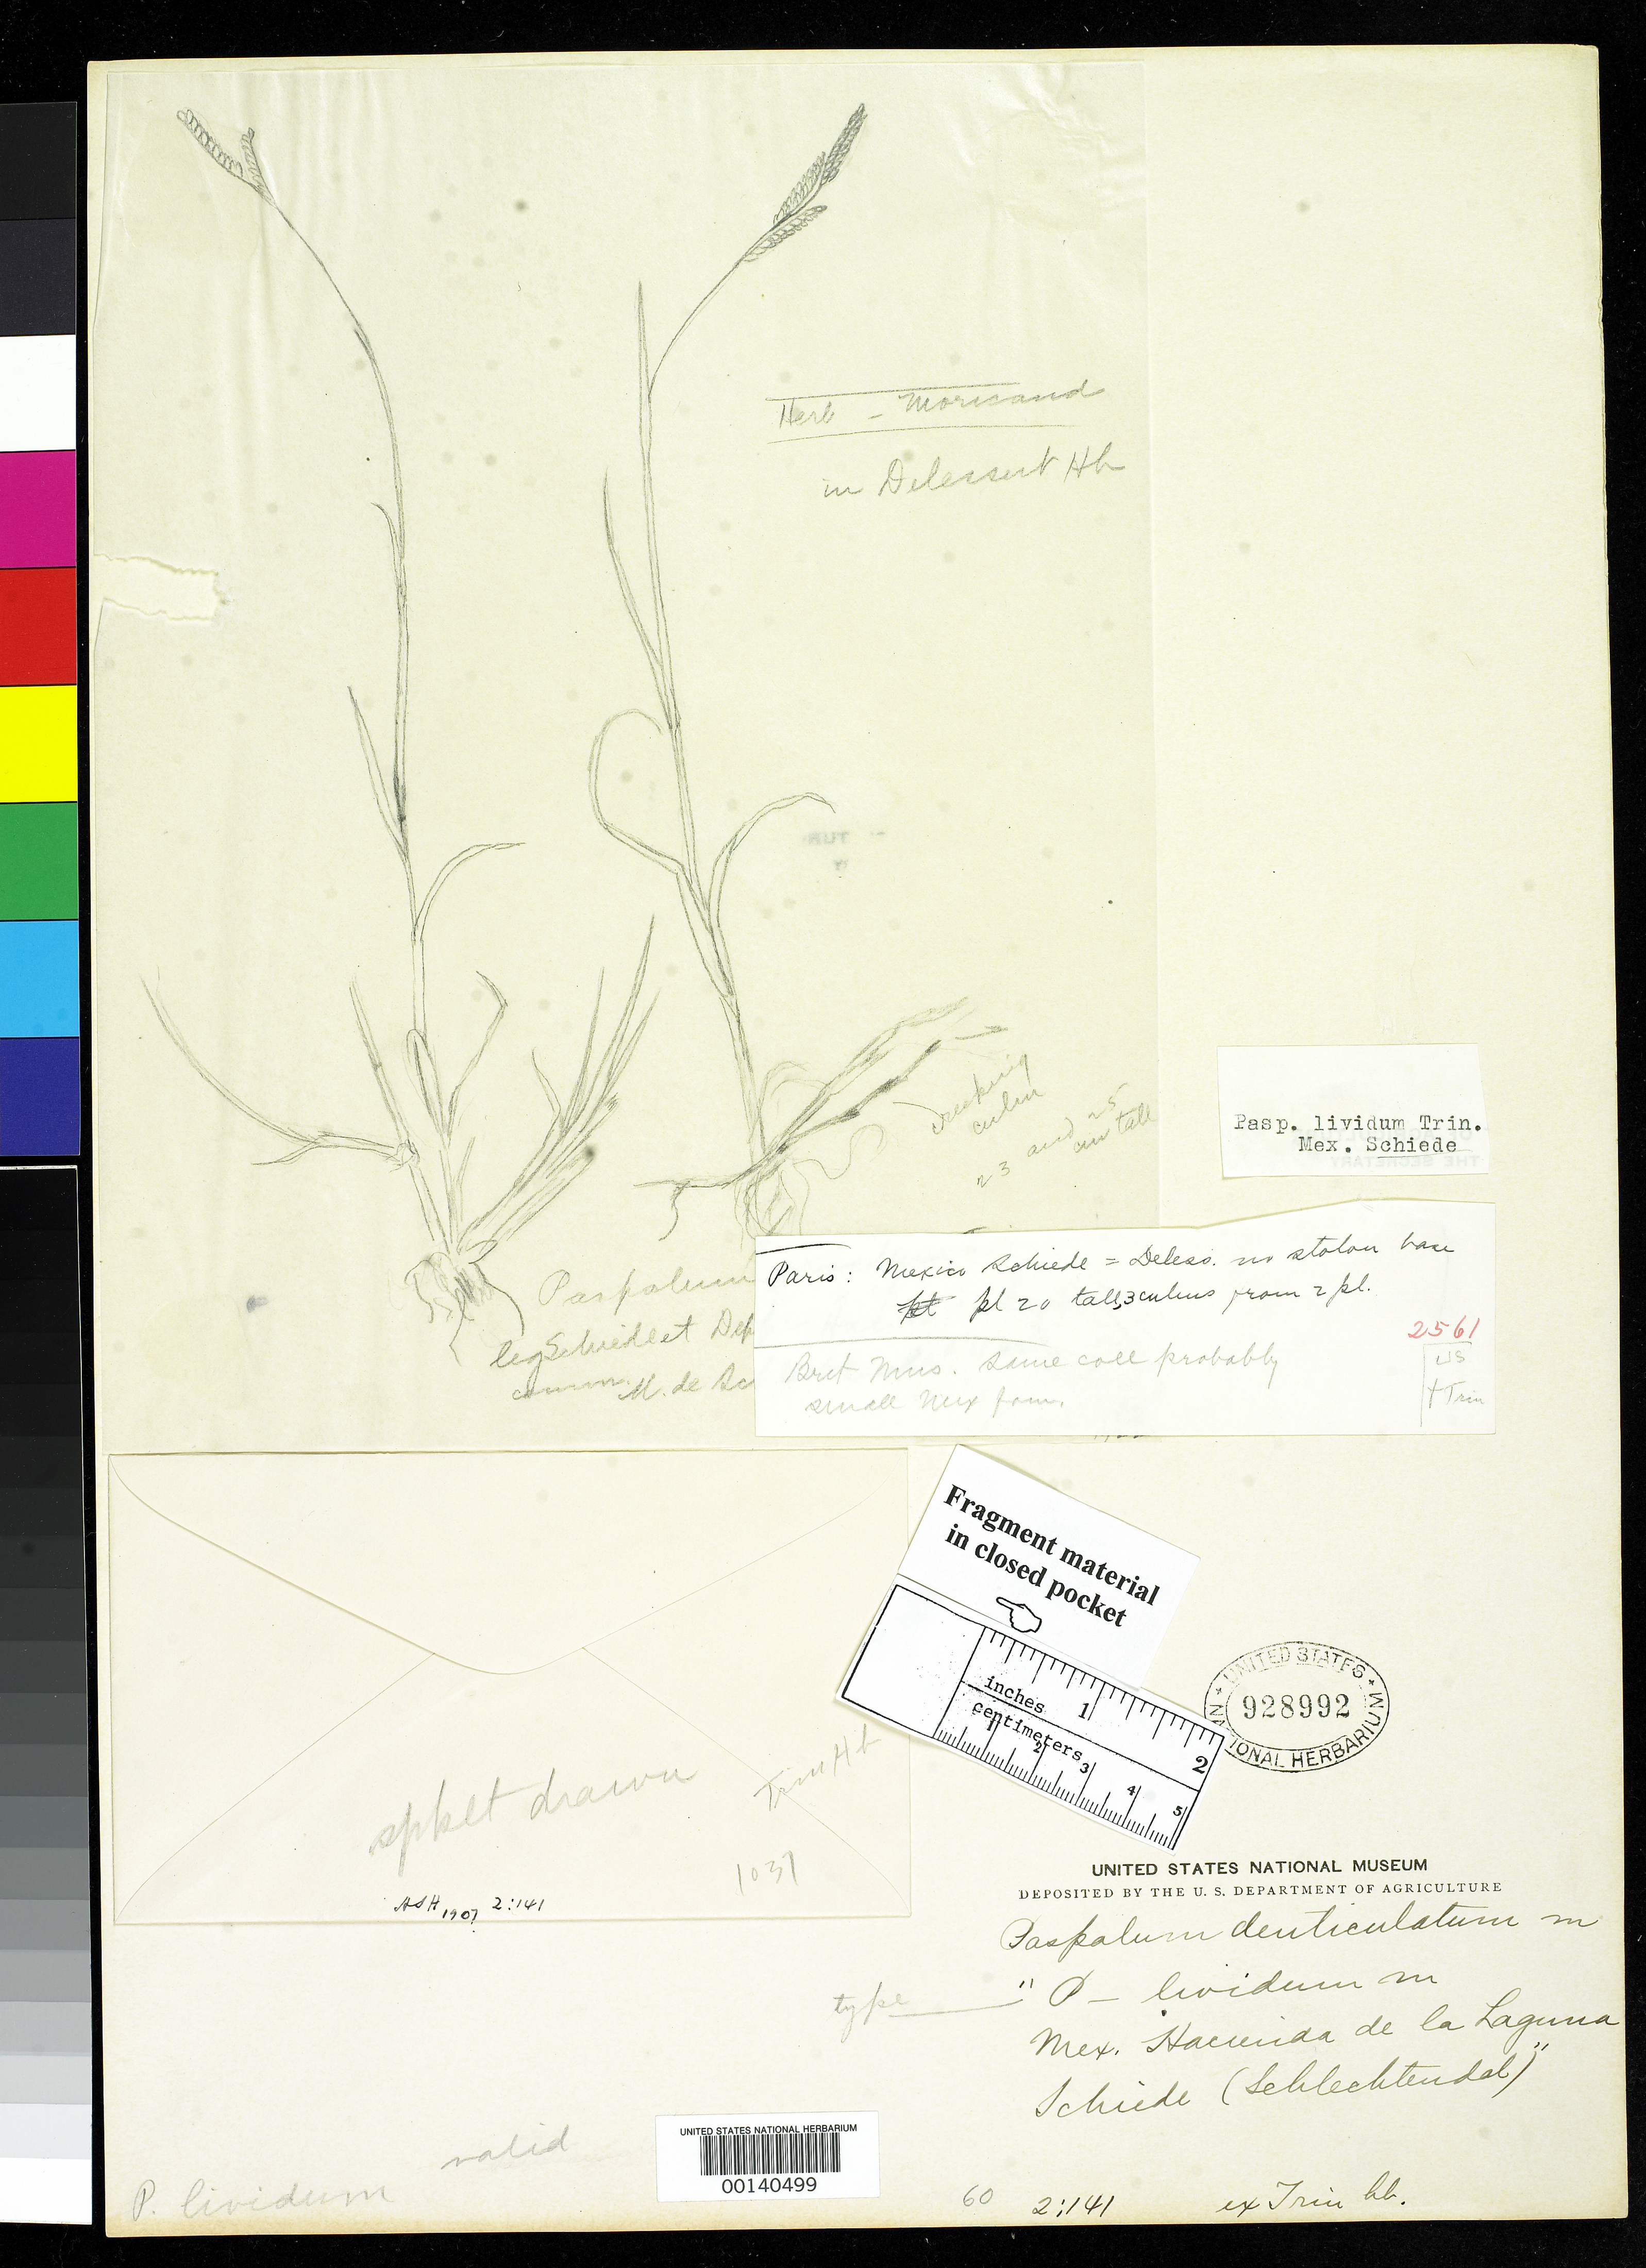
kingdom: Plantae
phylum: Tracheophyta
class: Liliopsida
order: Poales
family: Poaceae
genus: Paspalum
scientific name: Paspalum lividum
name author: Trin. in Schltdl.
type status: Type Fragment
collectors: C. J. W. Schiede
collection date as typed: Jul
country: Mexico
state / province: Veracruz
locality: Hacienda de la Laguna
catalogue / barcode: US 928992